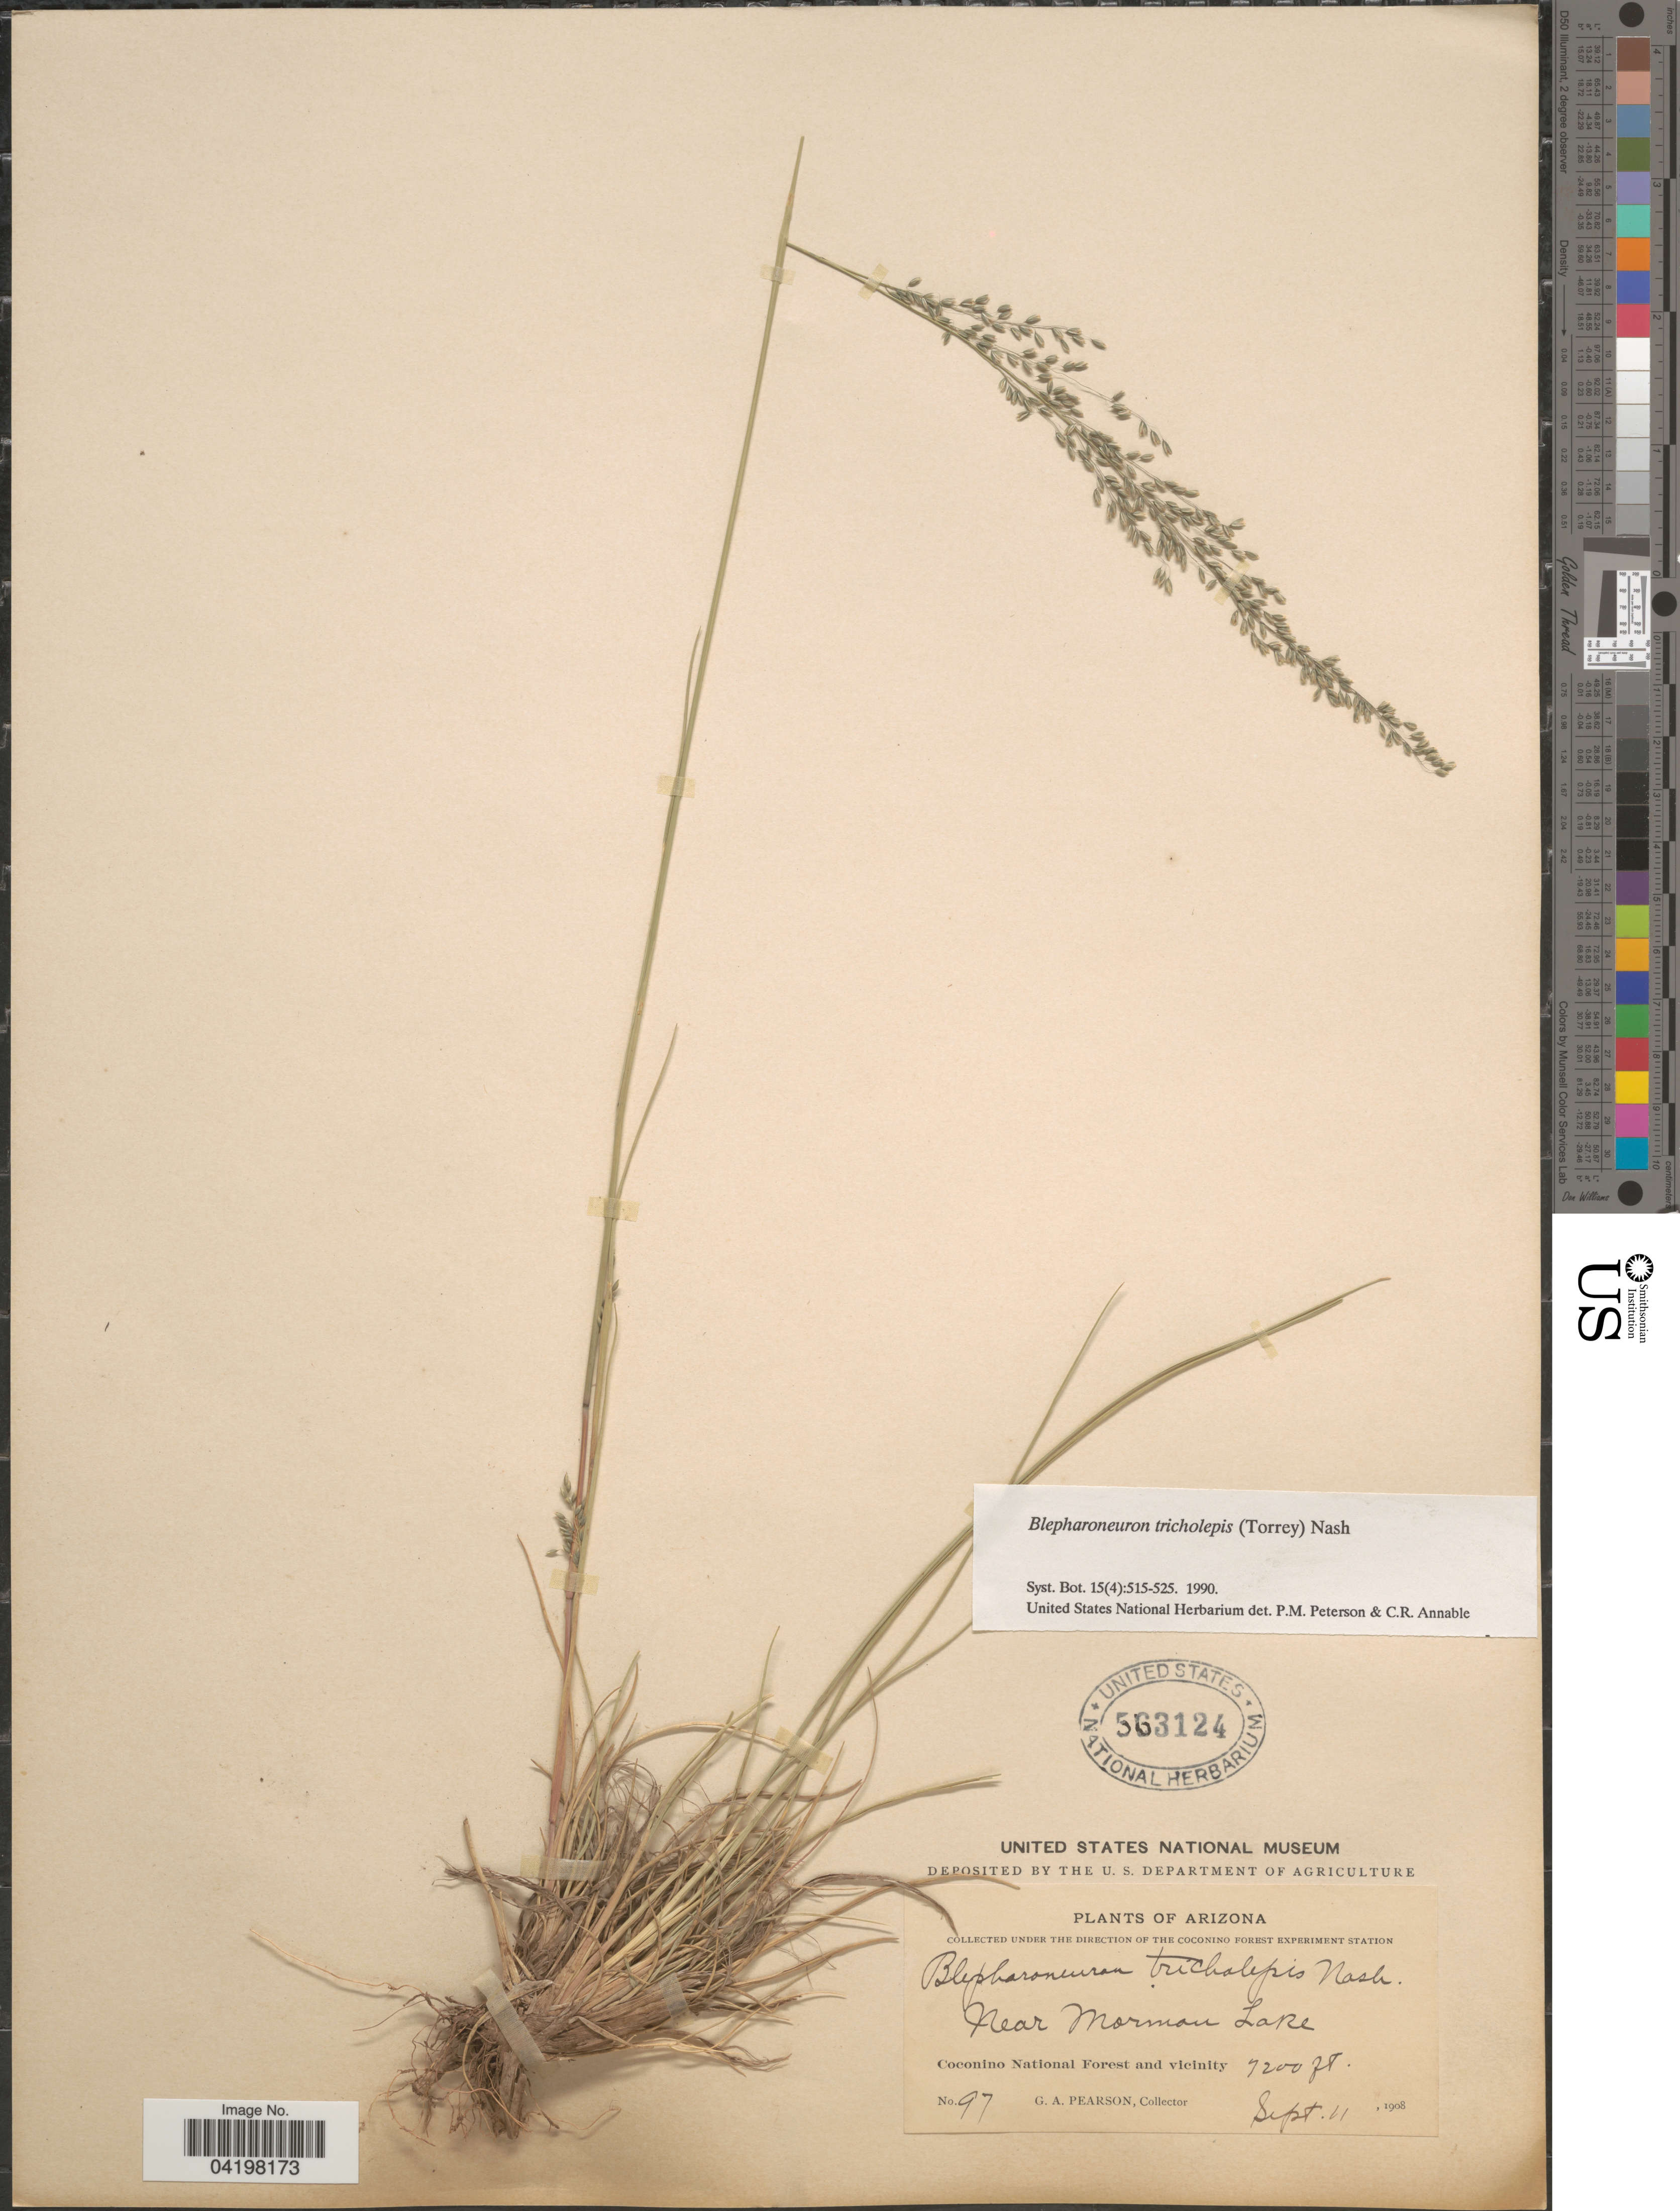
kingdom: Plantae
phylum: Tracheophyta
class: Liliopsida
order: Poales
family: Poaceae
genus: Muhlenbergia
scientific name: Muhlenbergia tricholepis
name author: (Torr.) Columbus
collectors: G. Pearson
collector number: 97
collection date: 1908-09-11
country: United States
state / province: Arizona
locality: Near Mormon Lake. Coconino National Forest and vicinity.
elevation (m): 2195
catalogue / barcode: US 563124